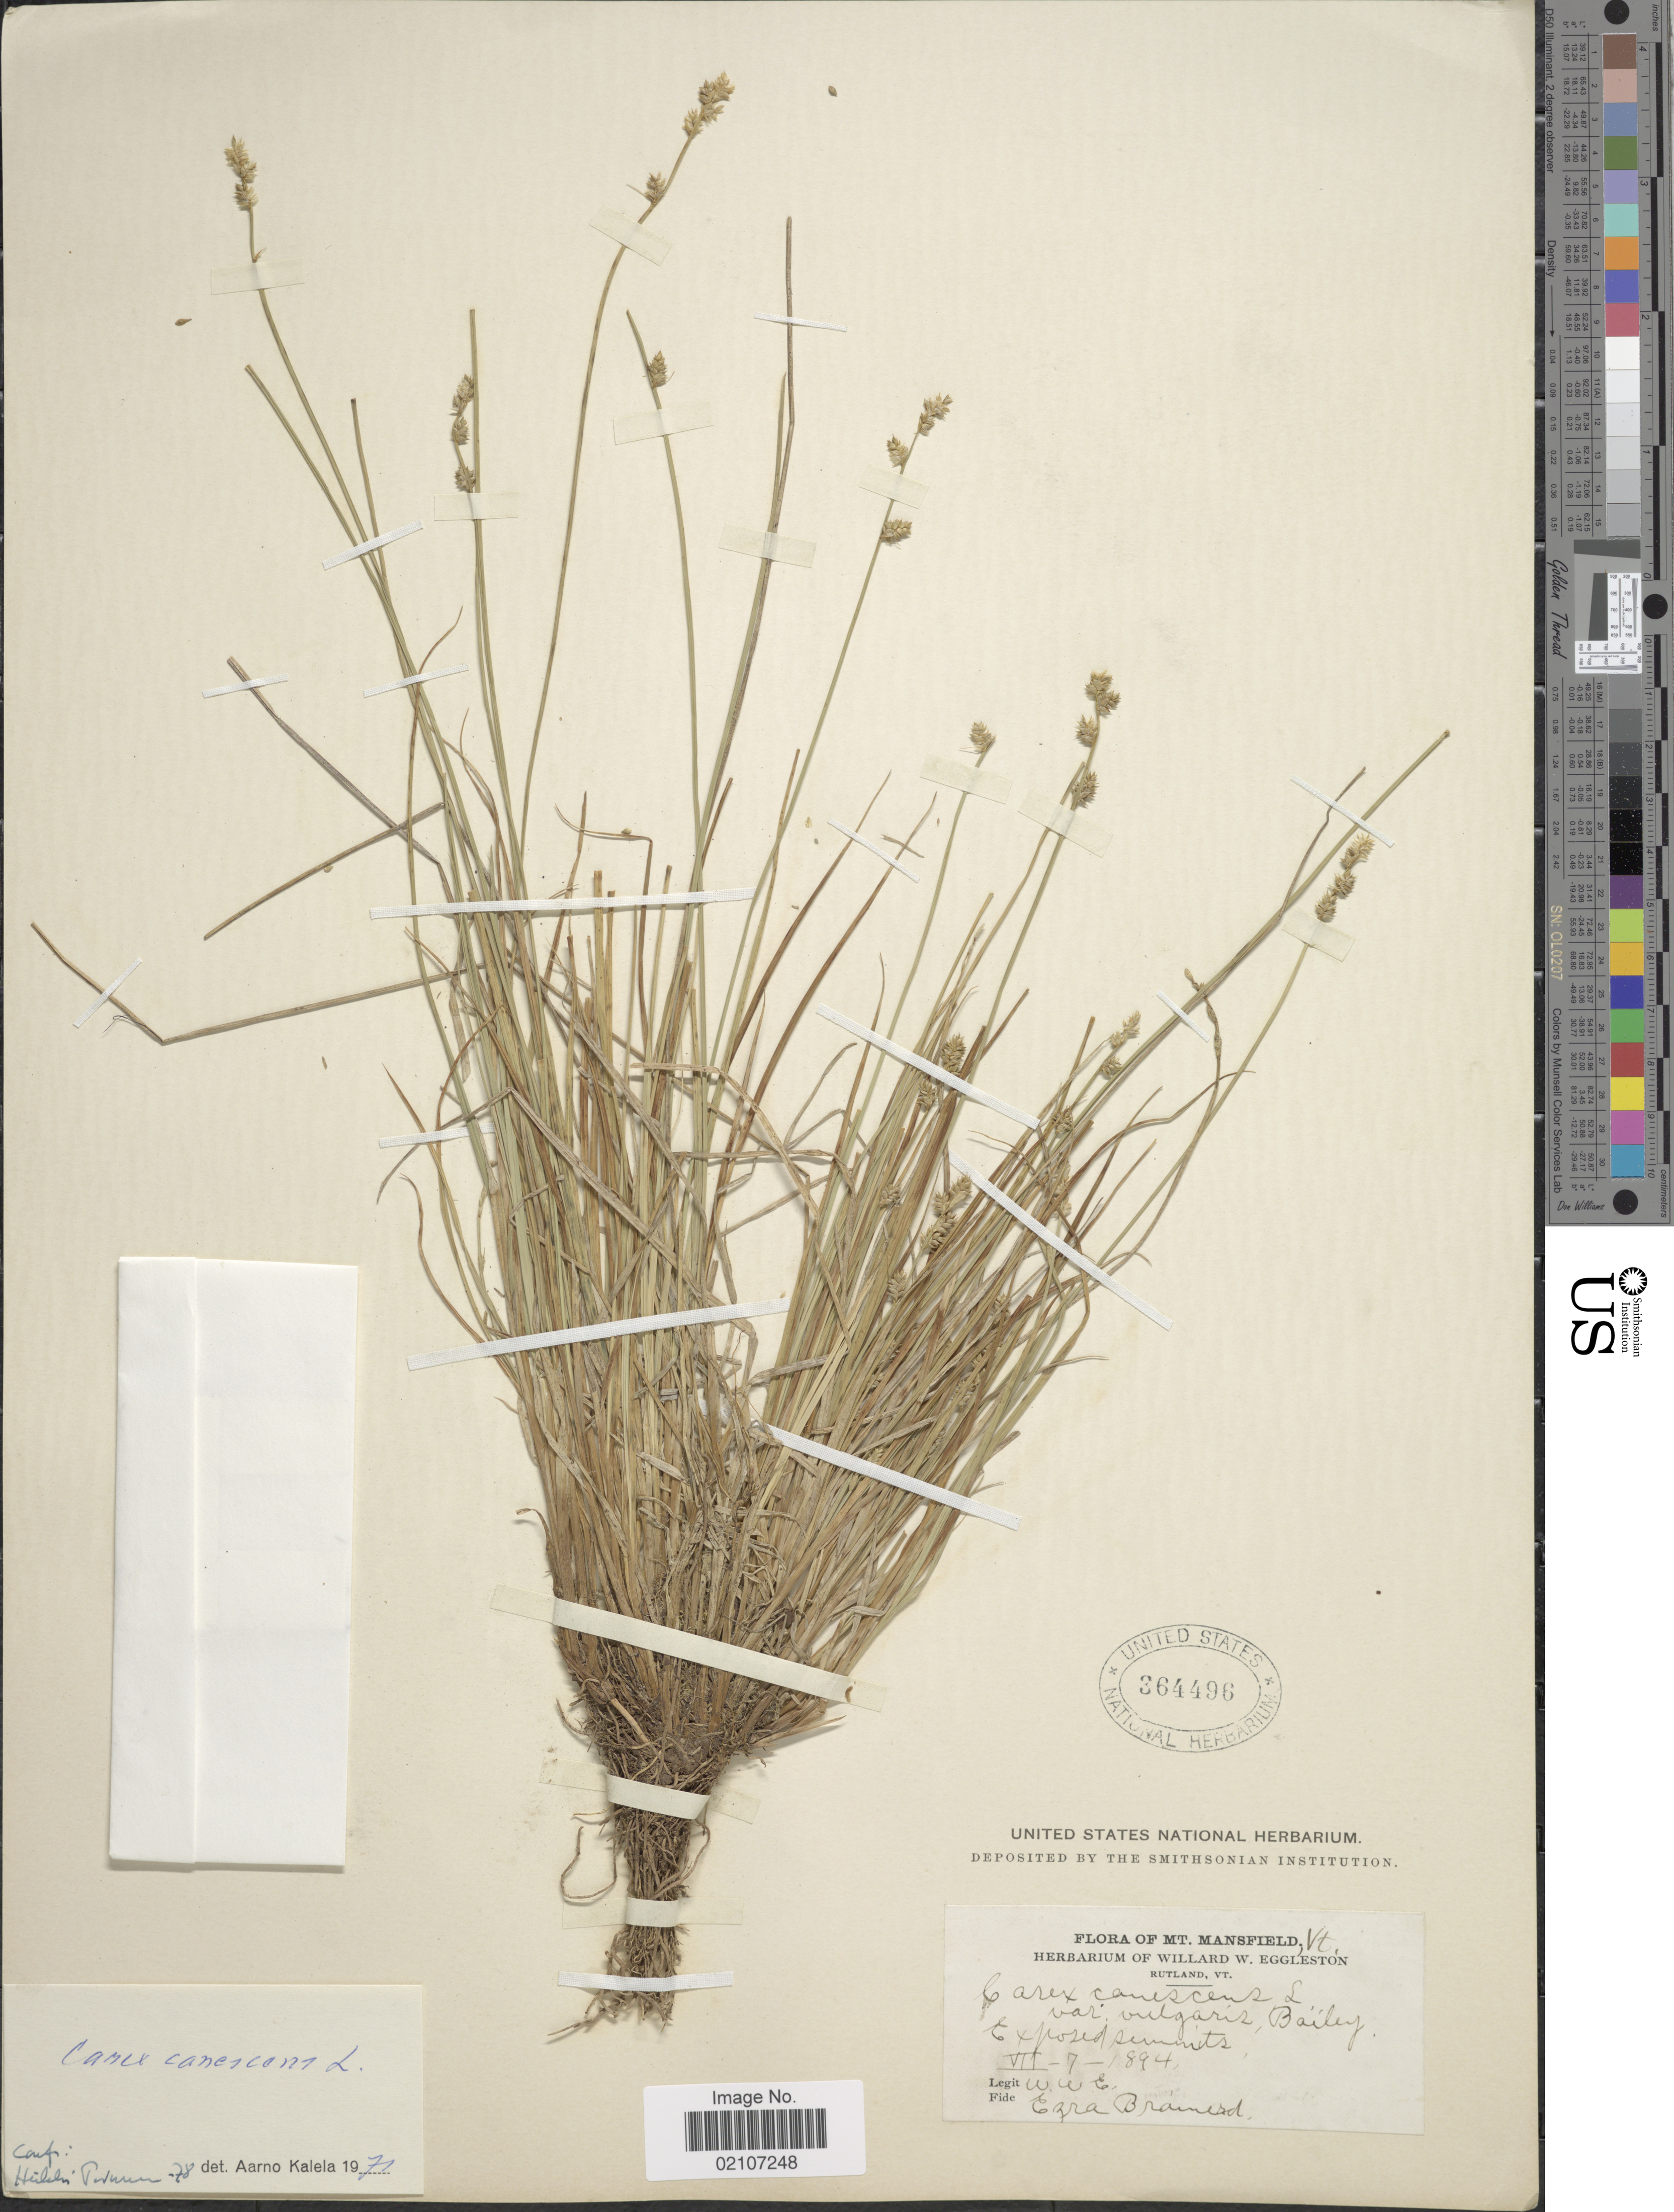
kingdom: Plantae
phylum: Tracheophyta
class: Liliopsida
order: Poales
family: Cyperaceae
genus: Carex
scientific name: Carex canescens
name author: L.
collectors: W. W. Eggleston & E. Brainerd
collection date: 1894-07-07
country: United States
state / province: Vermont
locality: Mt. Mansfield. Exposed summits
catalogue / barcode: US 364496